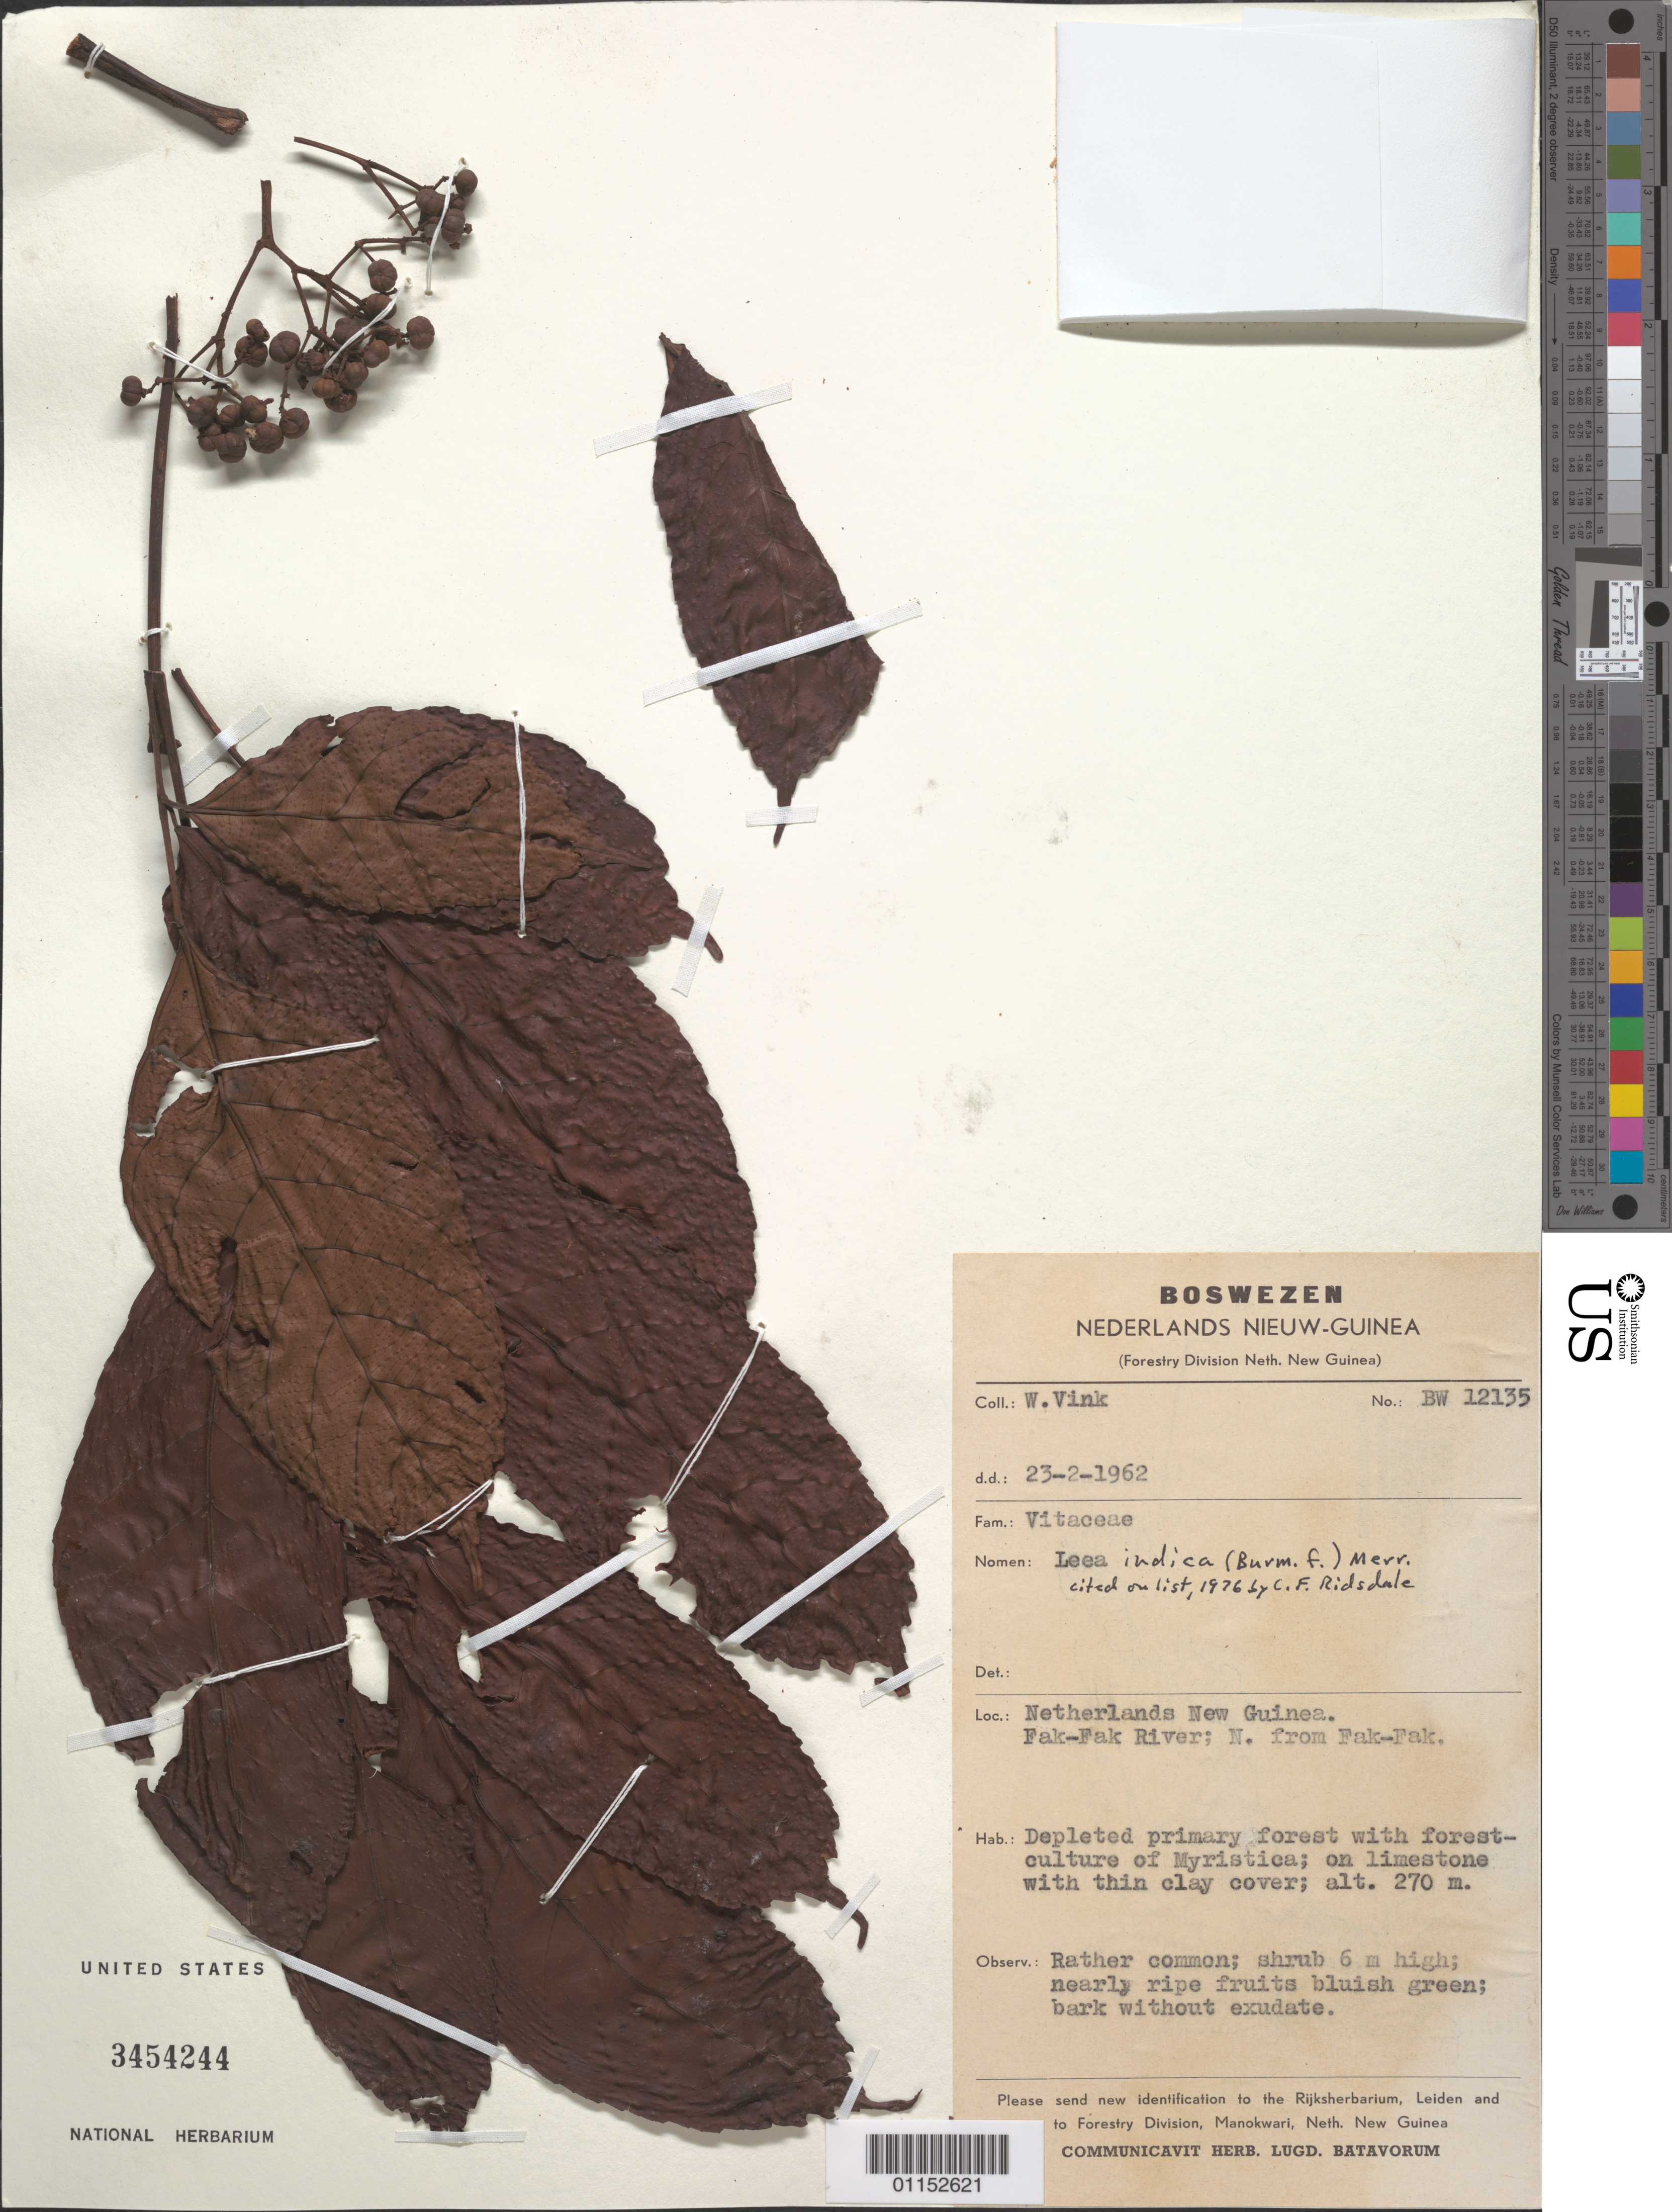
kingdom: Plantae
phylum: Tracheophyta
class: Magnoliopsida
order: Vitales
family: Vitaceae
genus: Leea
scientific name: Leea indica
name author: (Burm. f.) Merr.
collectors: W. Vink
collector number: BW 12135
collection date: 1962-02-23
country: Indonesia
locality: Netherlands. Fak-Fak River; N from Fak-Fak.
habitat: Depleted primary forest. On limestone with thin clay cover. Rather common. Shrub.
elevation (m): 270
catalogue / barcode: US 3454244